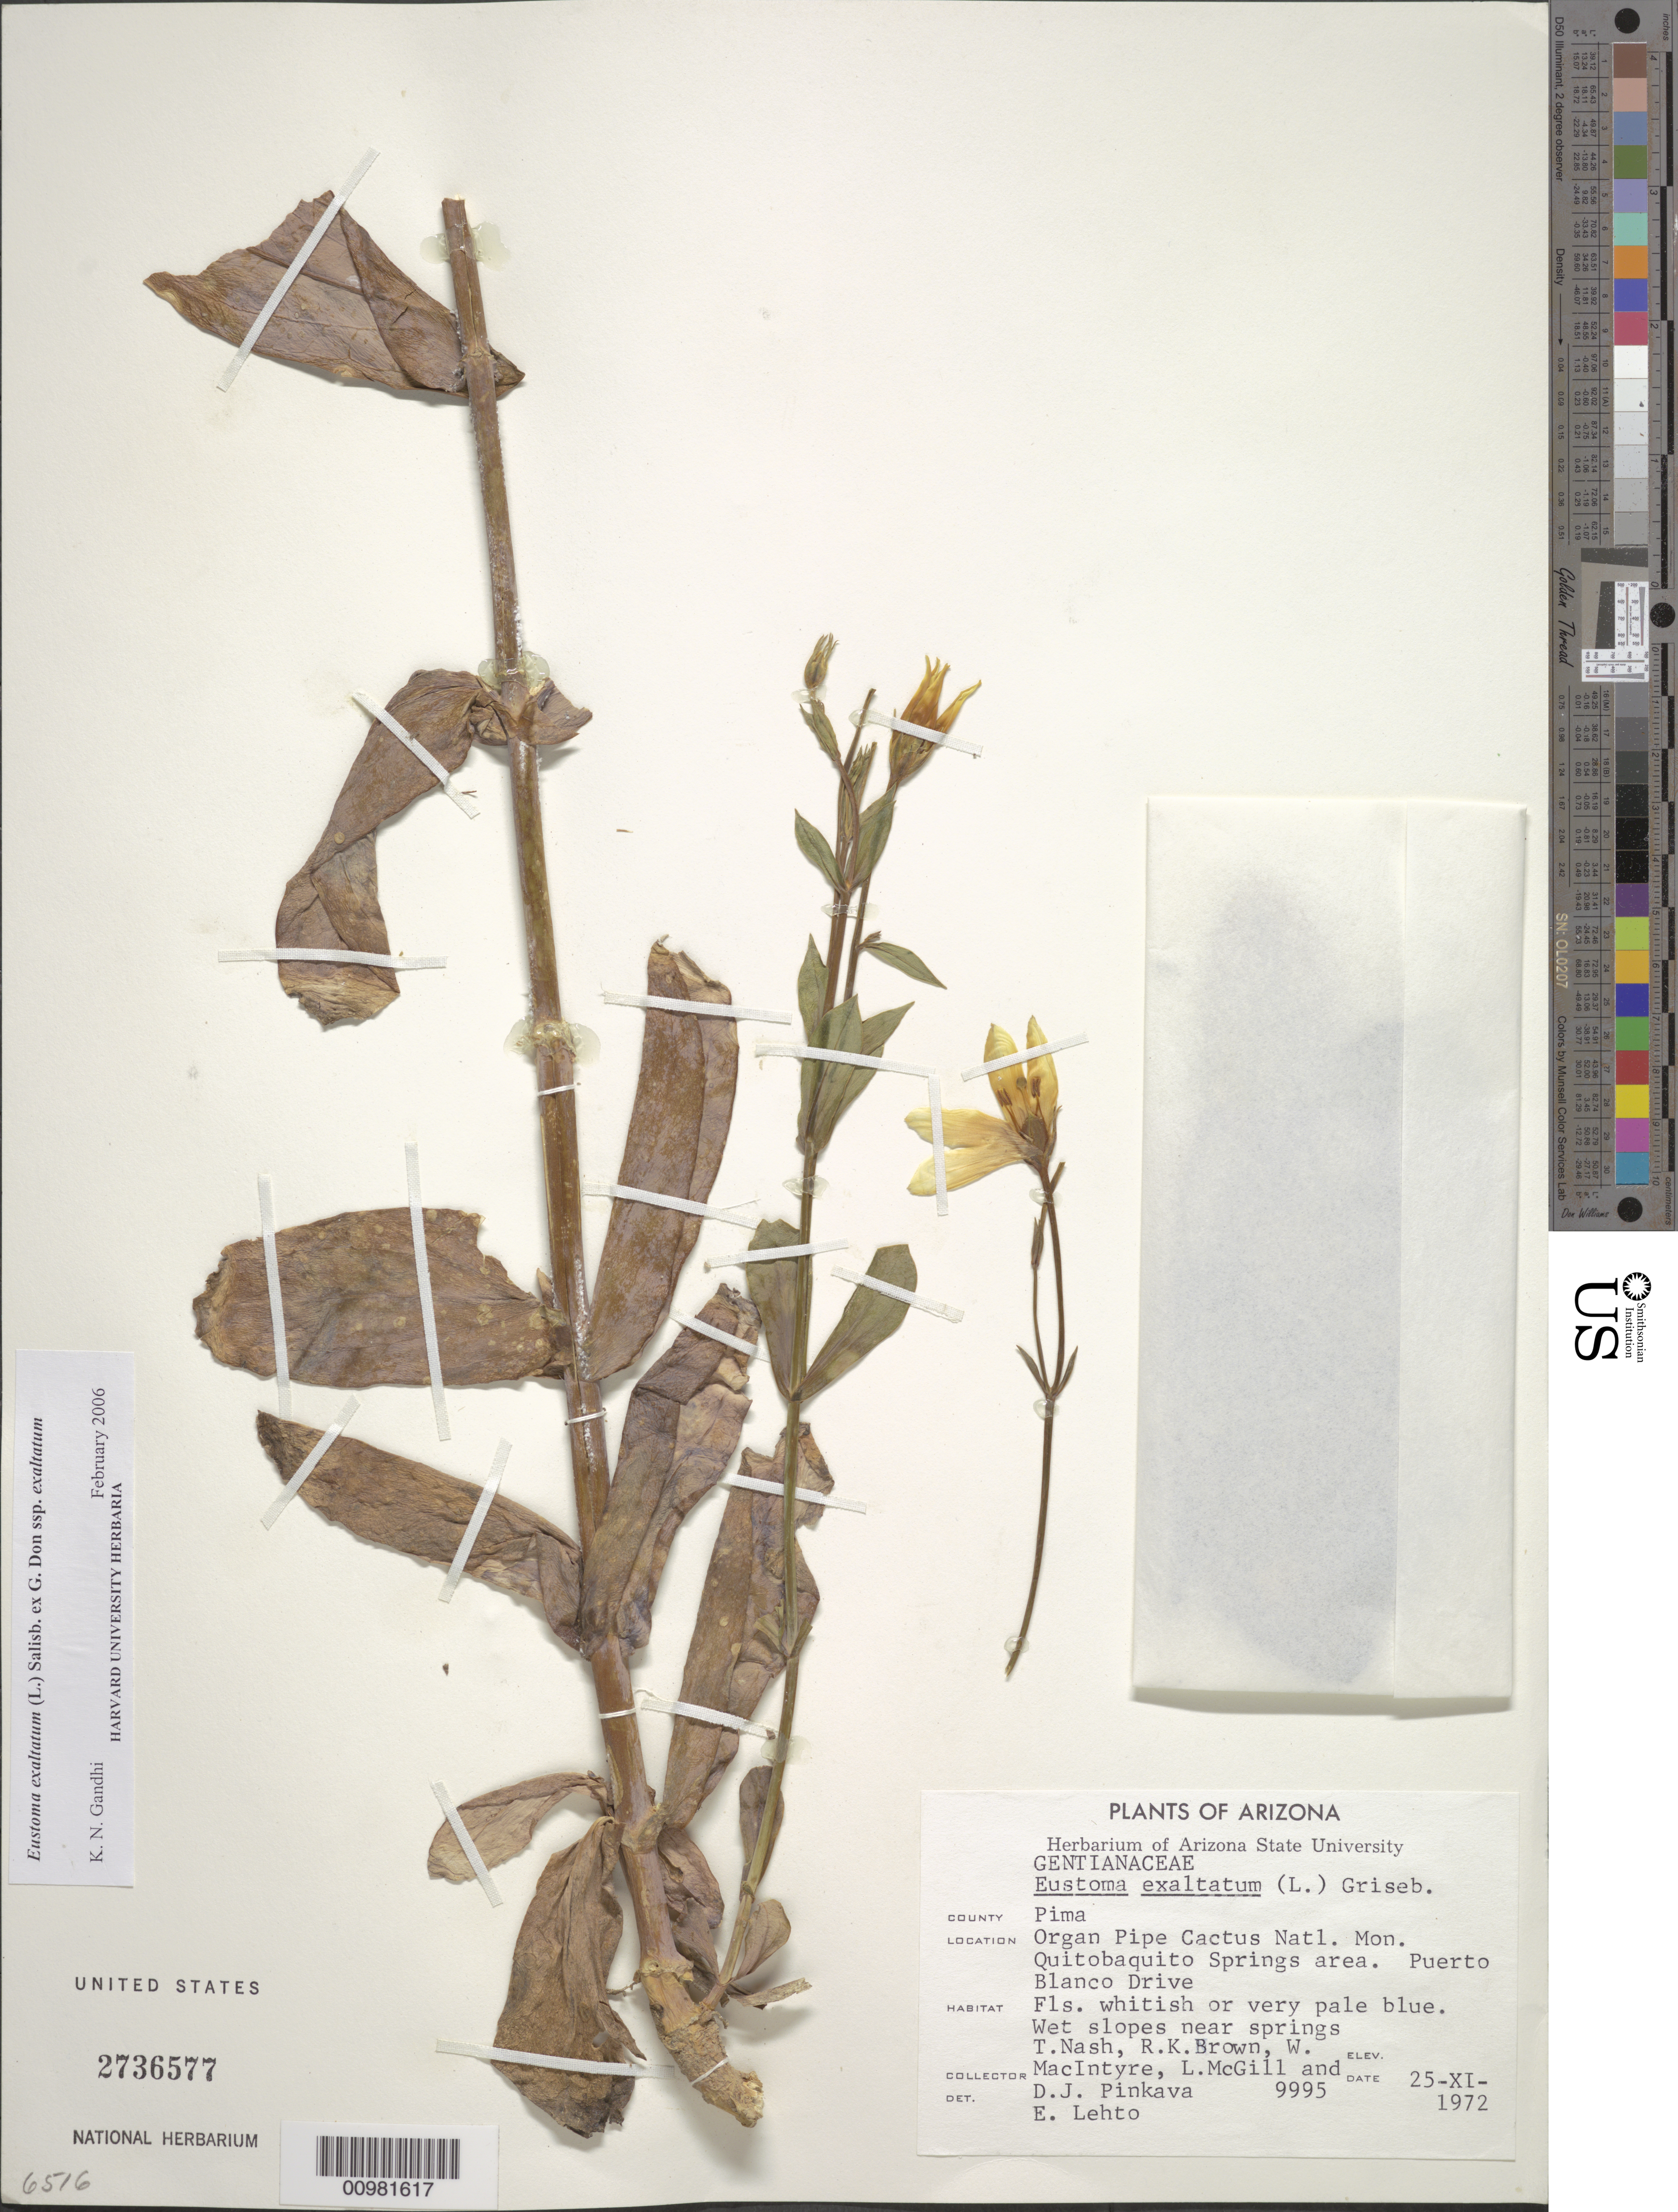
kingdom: Plantae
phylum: Tracheophyta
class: Magnoliopsida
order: Gentianales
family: Gentianaceae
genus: Eustoma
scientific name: Eustoma exaltatum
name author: (L.) Salisb. ex Don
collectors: T. H. Nash, R. K. Brown, W. Macintyre, L. Mcgill & D. Pinkava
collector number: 9995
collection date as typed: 25 Nov 1972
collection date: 1972-11-25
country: United States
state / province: Arizona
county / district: Pima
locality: Organ Pipe Cactus Natl. Mon.; Quitobacquito Springs Area; Puerto Blanco Drive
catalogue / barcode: US 2736577